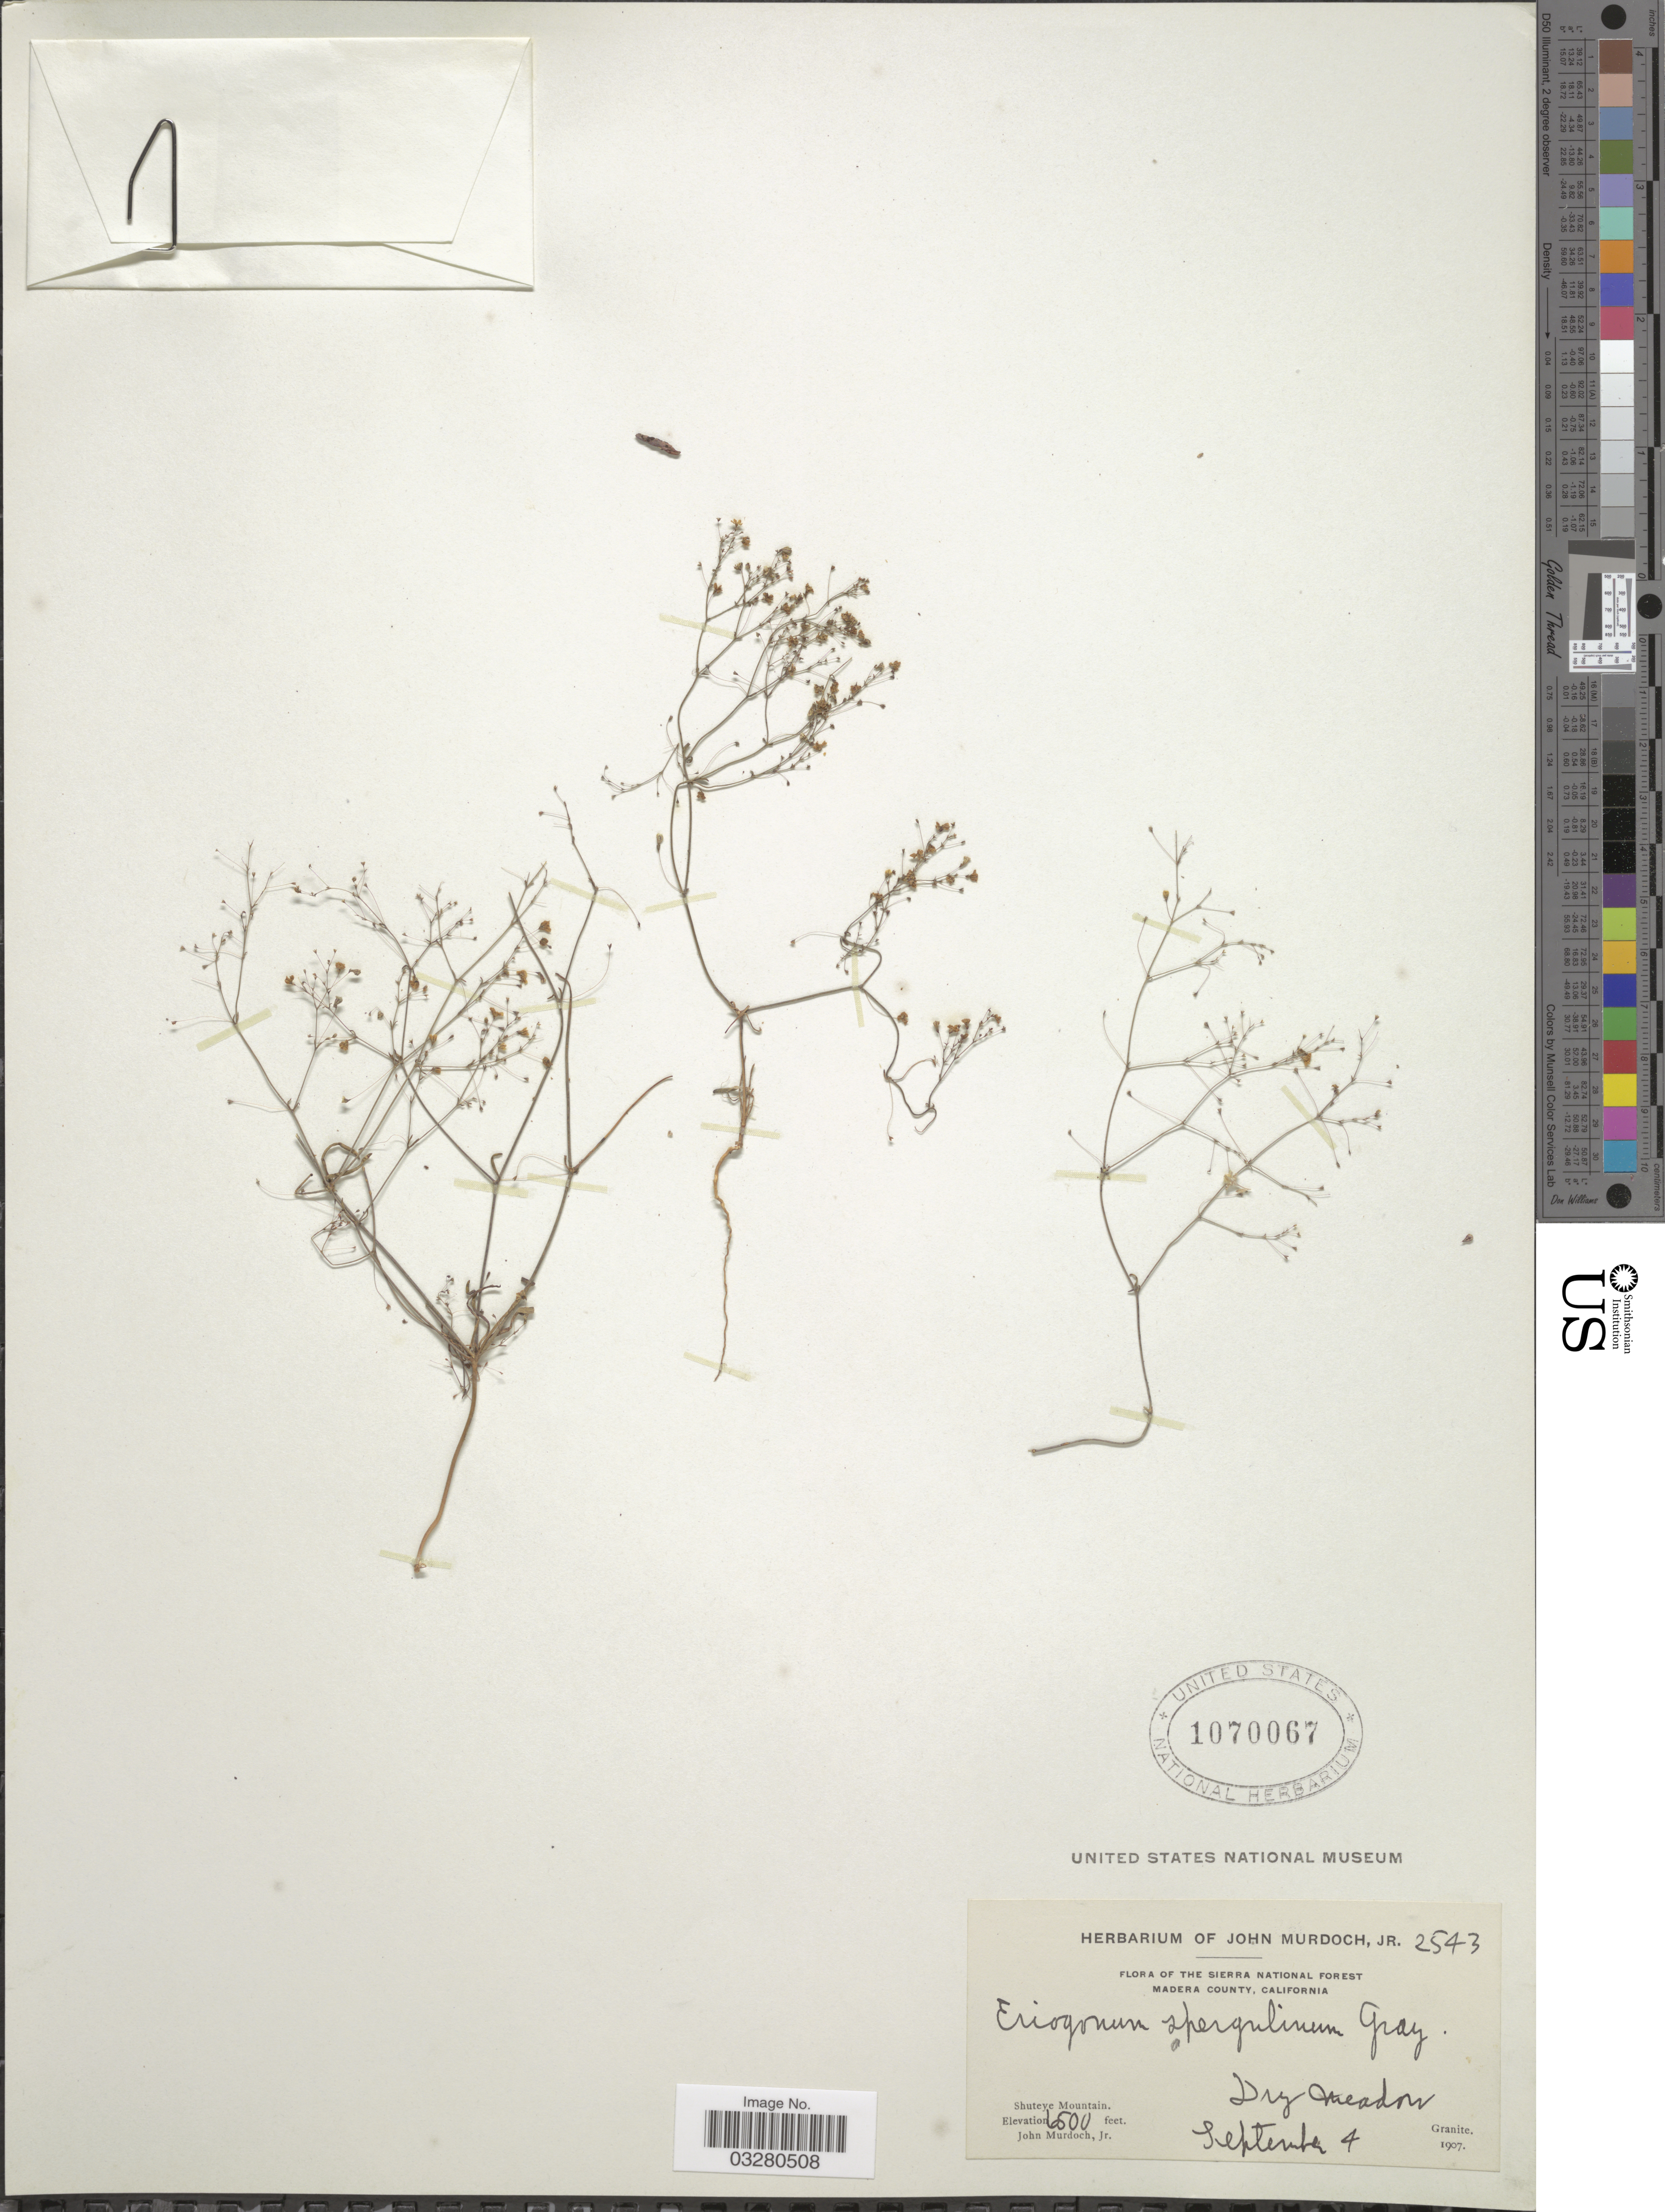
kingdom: Plantae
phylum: Tracheophyta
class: Magnoliopsida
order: Caryophyllales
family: Polygonaceae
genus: Eriogonum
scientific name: Eriogonum spergulinum var. reddingianum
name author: (M.E. Jones) J.T. Howell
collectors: J. Murdoch Jr.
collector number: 2543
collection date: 1907-09-04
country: United States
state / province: California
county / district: Madera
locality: The Sierra National Forest. Madera County. Shuteye Mountain.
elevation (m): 1981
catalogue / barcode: US 1070067